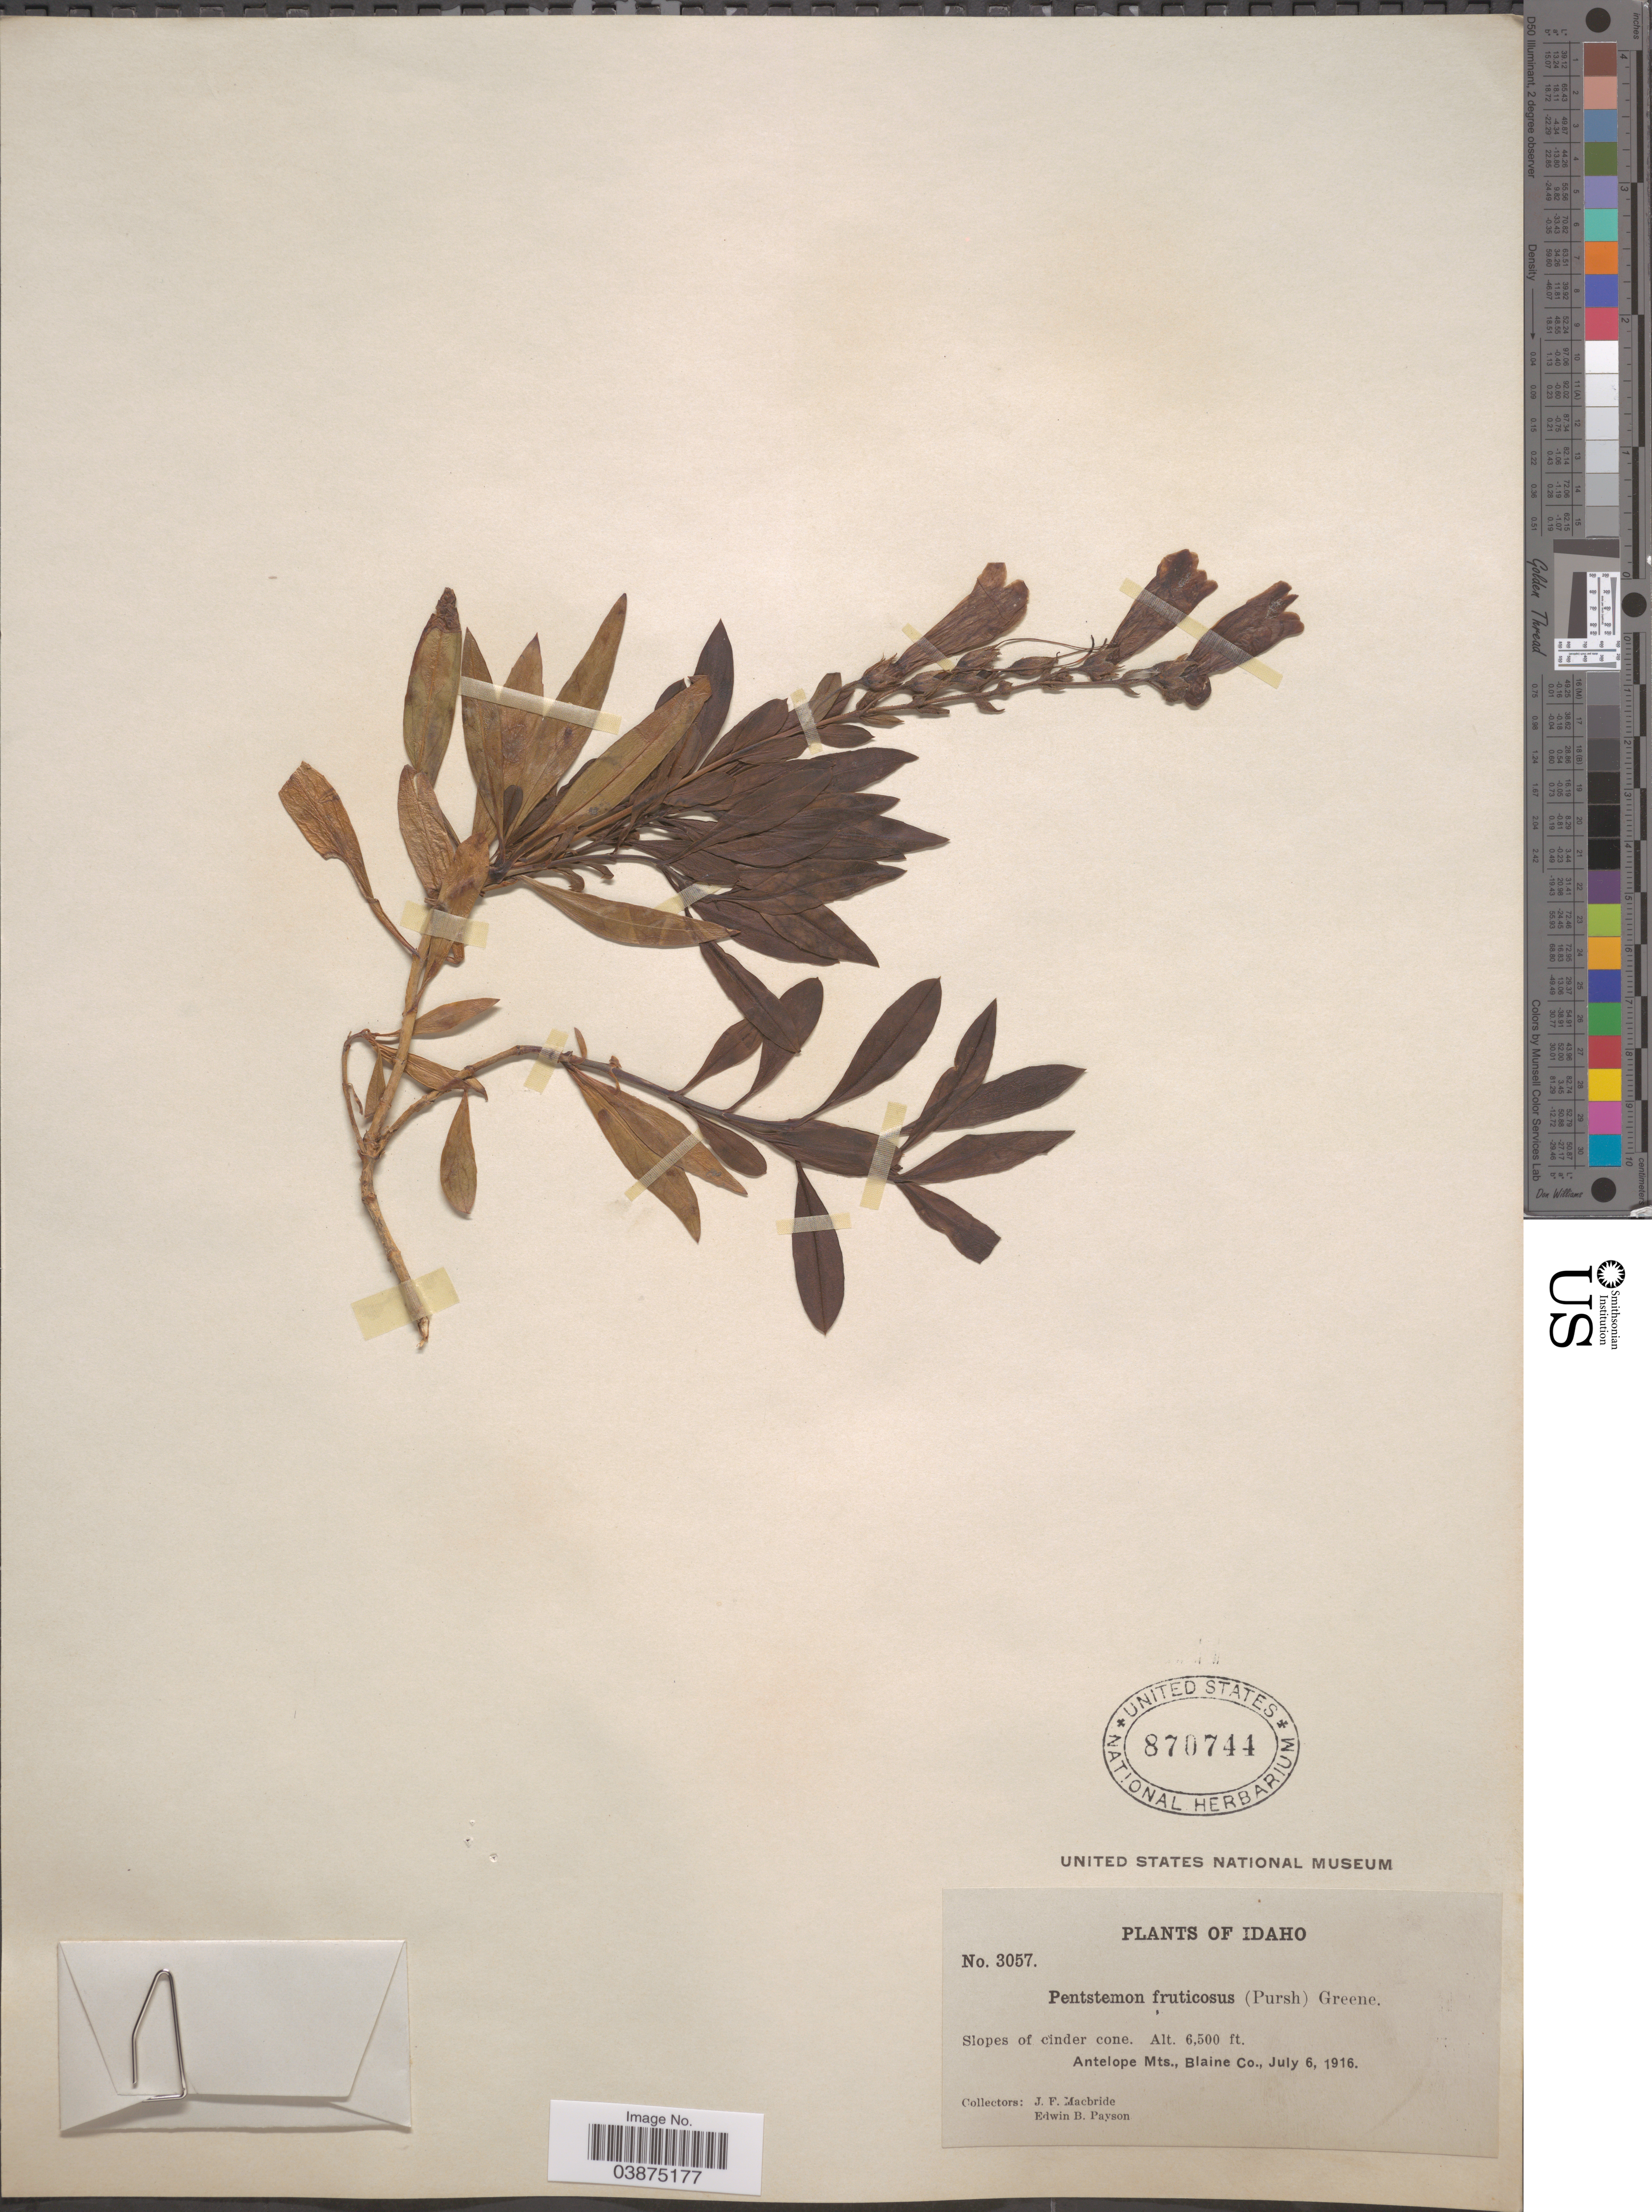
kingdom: Plantae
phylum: Tracheophyta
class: Magnoliopsida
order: Lamiales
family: Plantaginaceae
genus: Penstemon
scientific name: Penstemon fruticosus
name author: (Pursh) Greene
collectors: J. F. Macbride & E. B. Payson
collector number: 3057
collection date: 1916-07-06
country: United States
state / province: Idaho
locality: Antelope Mts., Blaine Co.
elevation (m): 1981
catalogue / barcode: US 870744